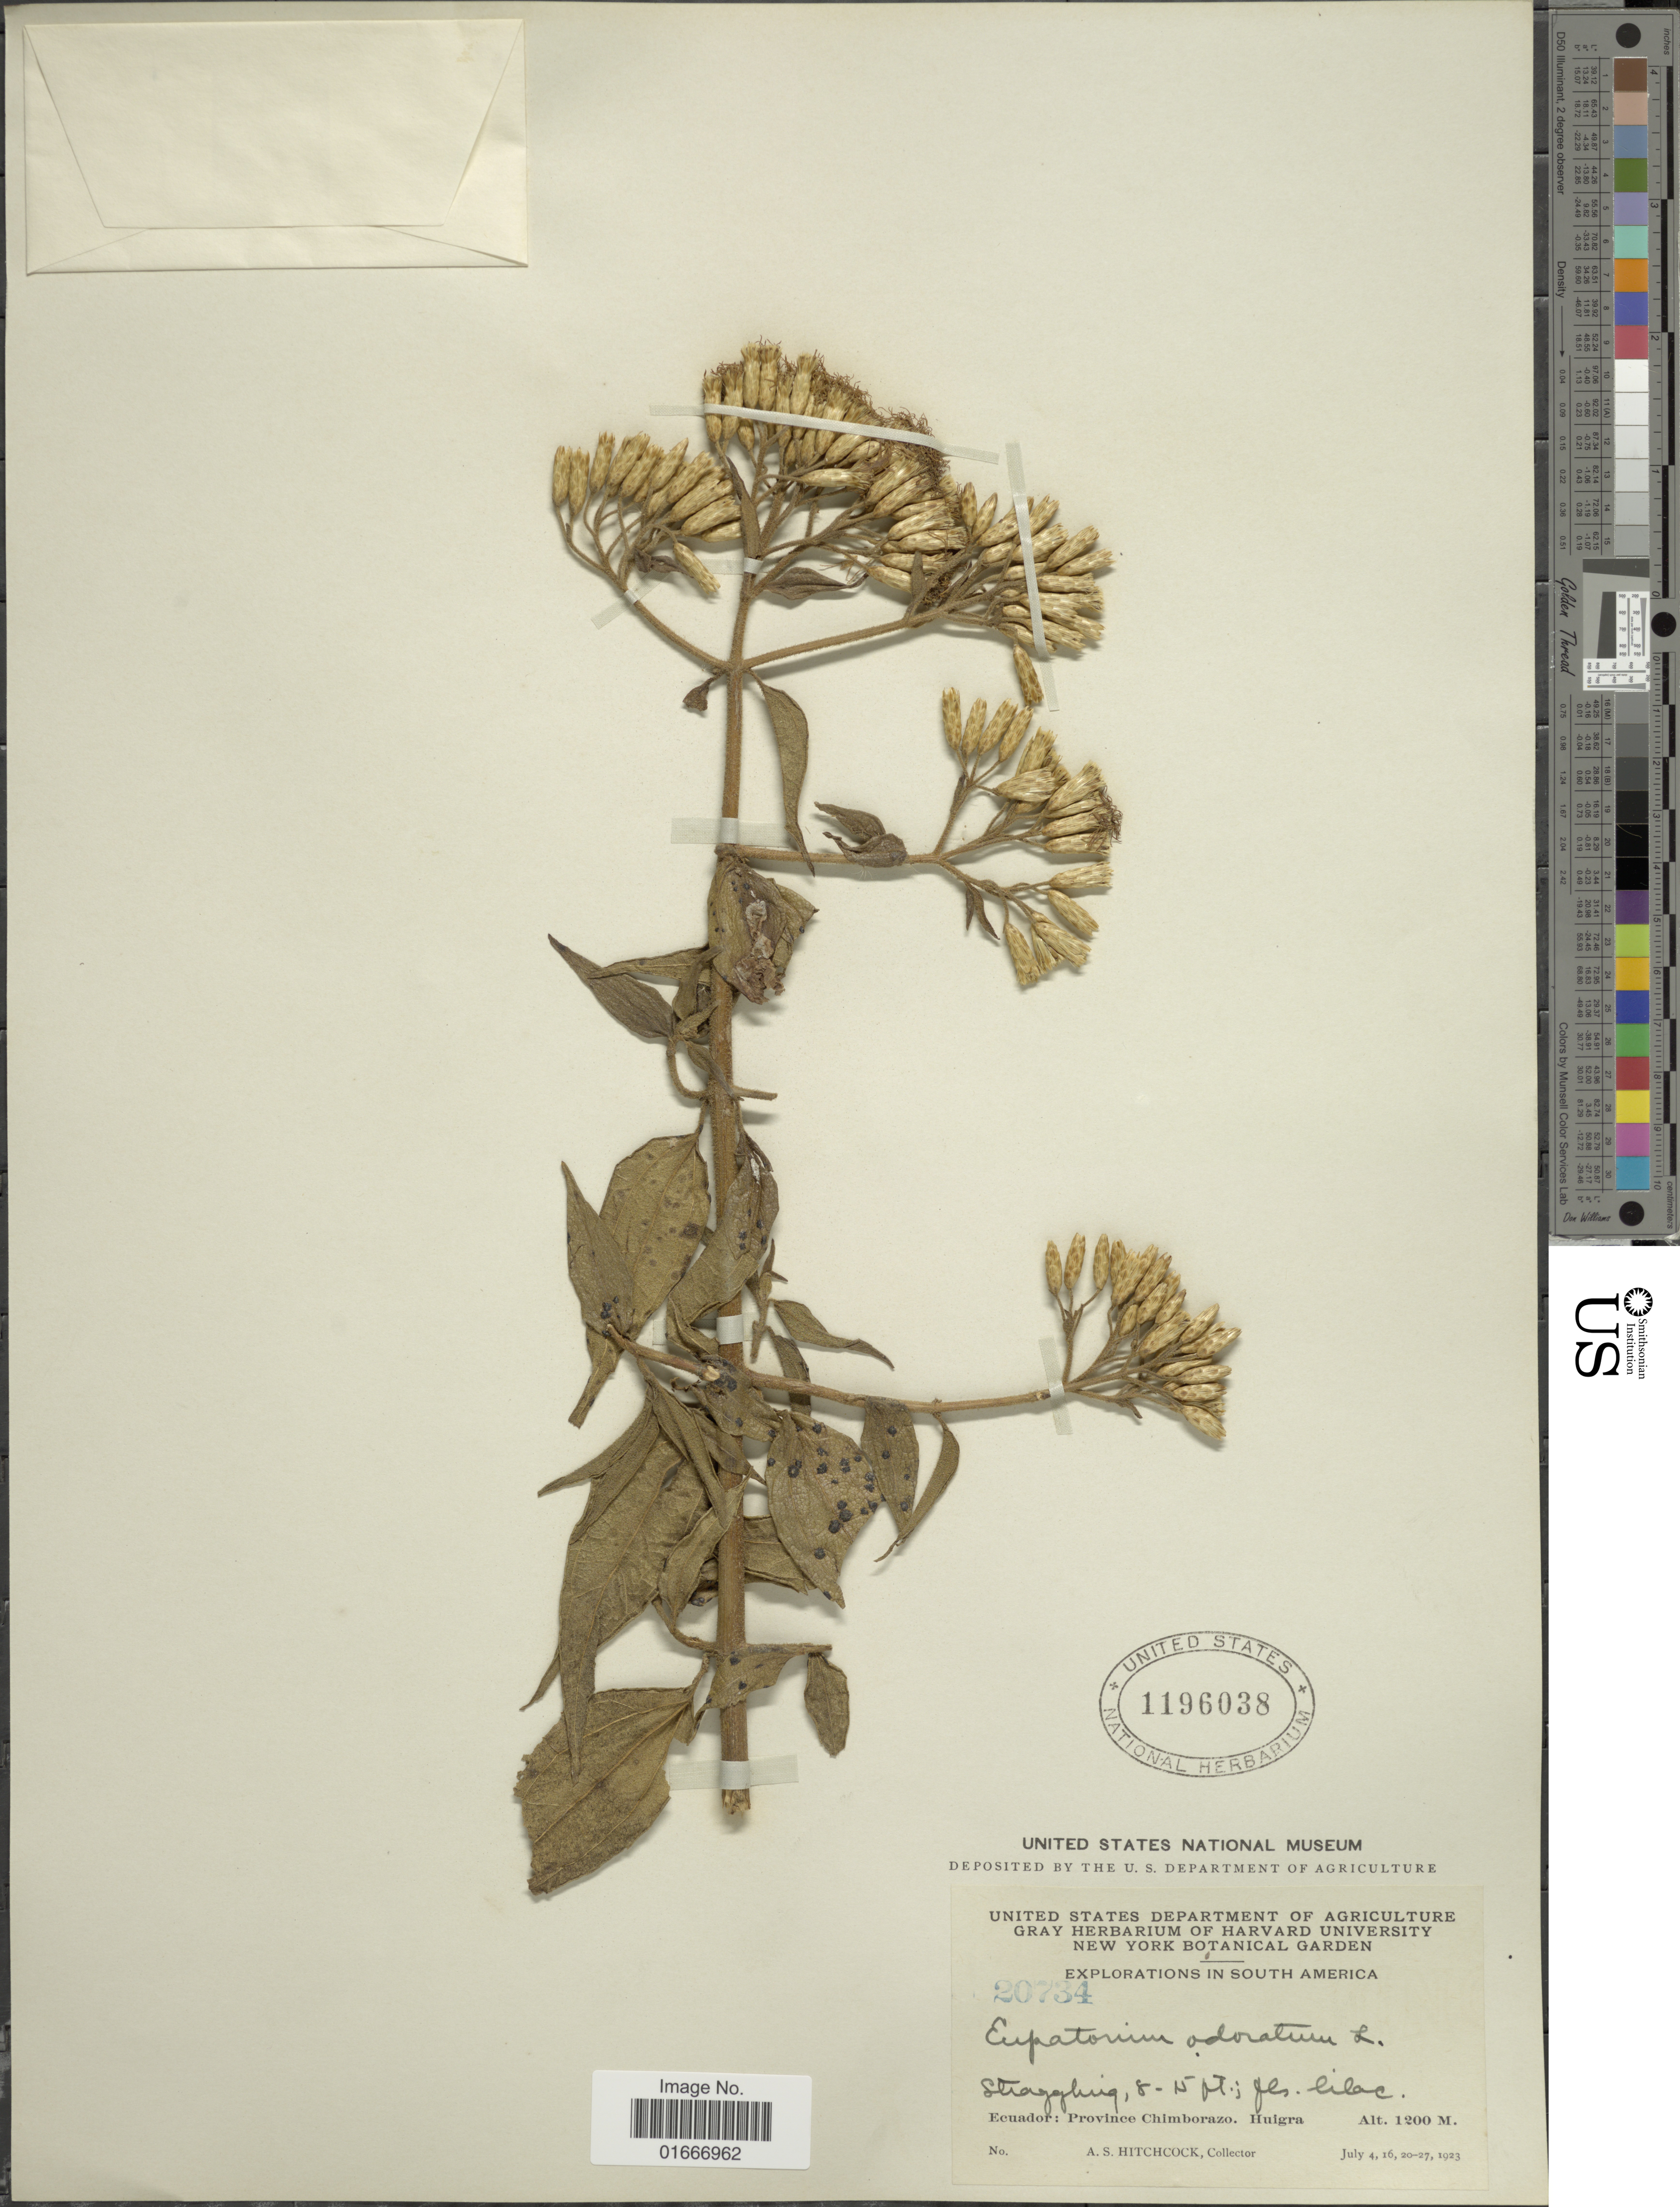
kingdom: Plantae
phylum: Tracheophyta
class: Magnoliopsida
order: Asterales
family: Asteraceae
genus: Chromolaena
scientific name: Chromolaena odorata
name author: (L.) R.M. King & H. Rob.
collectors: A. S. Hitchcock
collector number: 20734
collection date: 1923-07-04/1923-07-27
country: Ecuador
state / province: Chimborazo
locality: Ecuador: Province Chimborazo, Huigra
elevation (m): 1200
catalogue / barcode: US 1196038